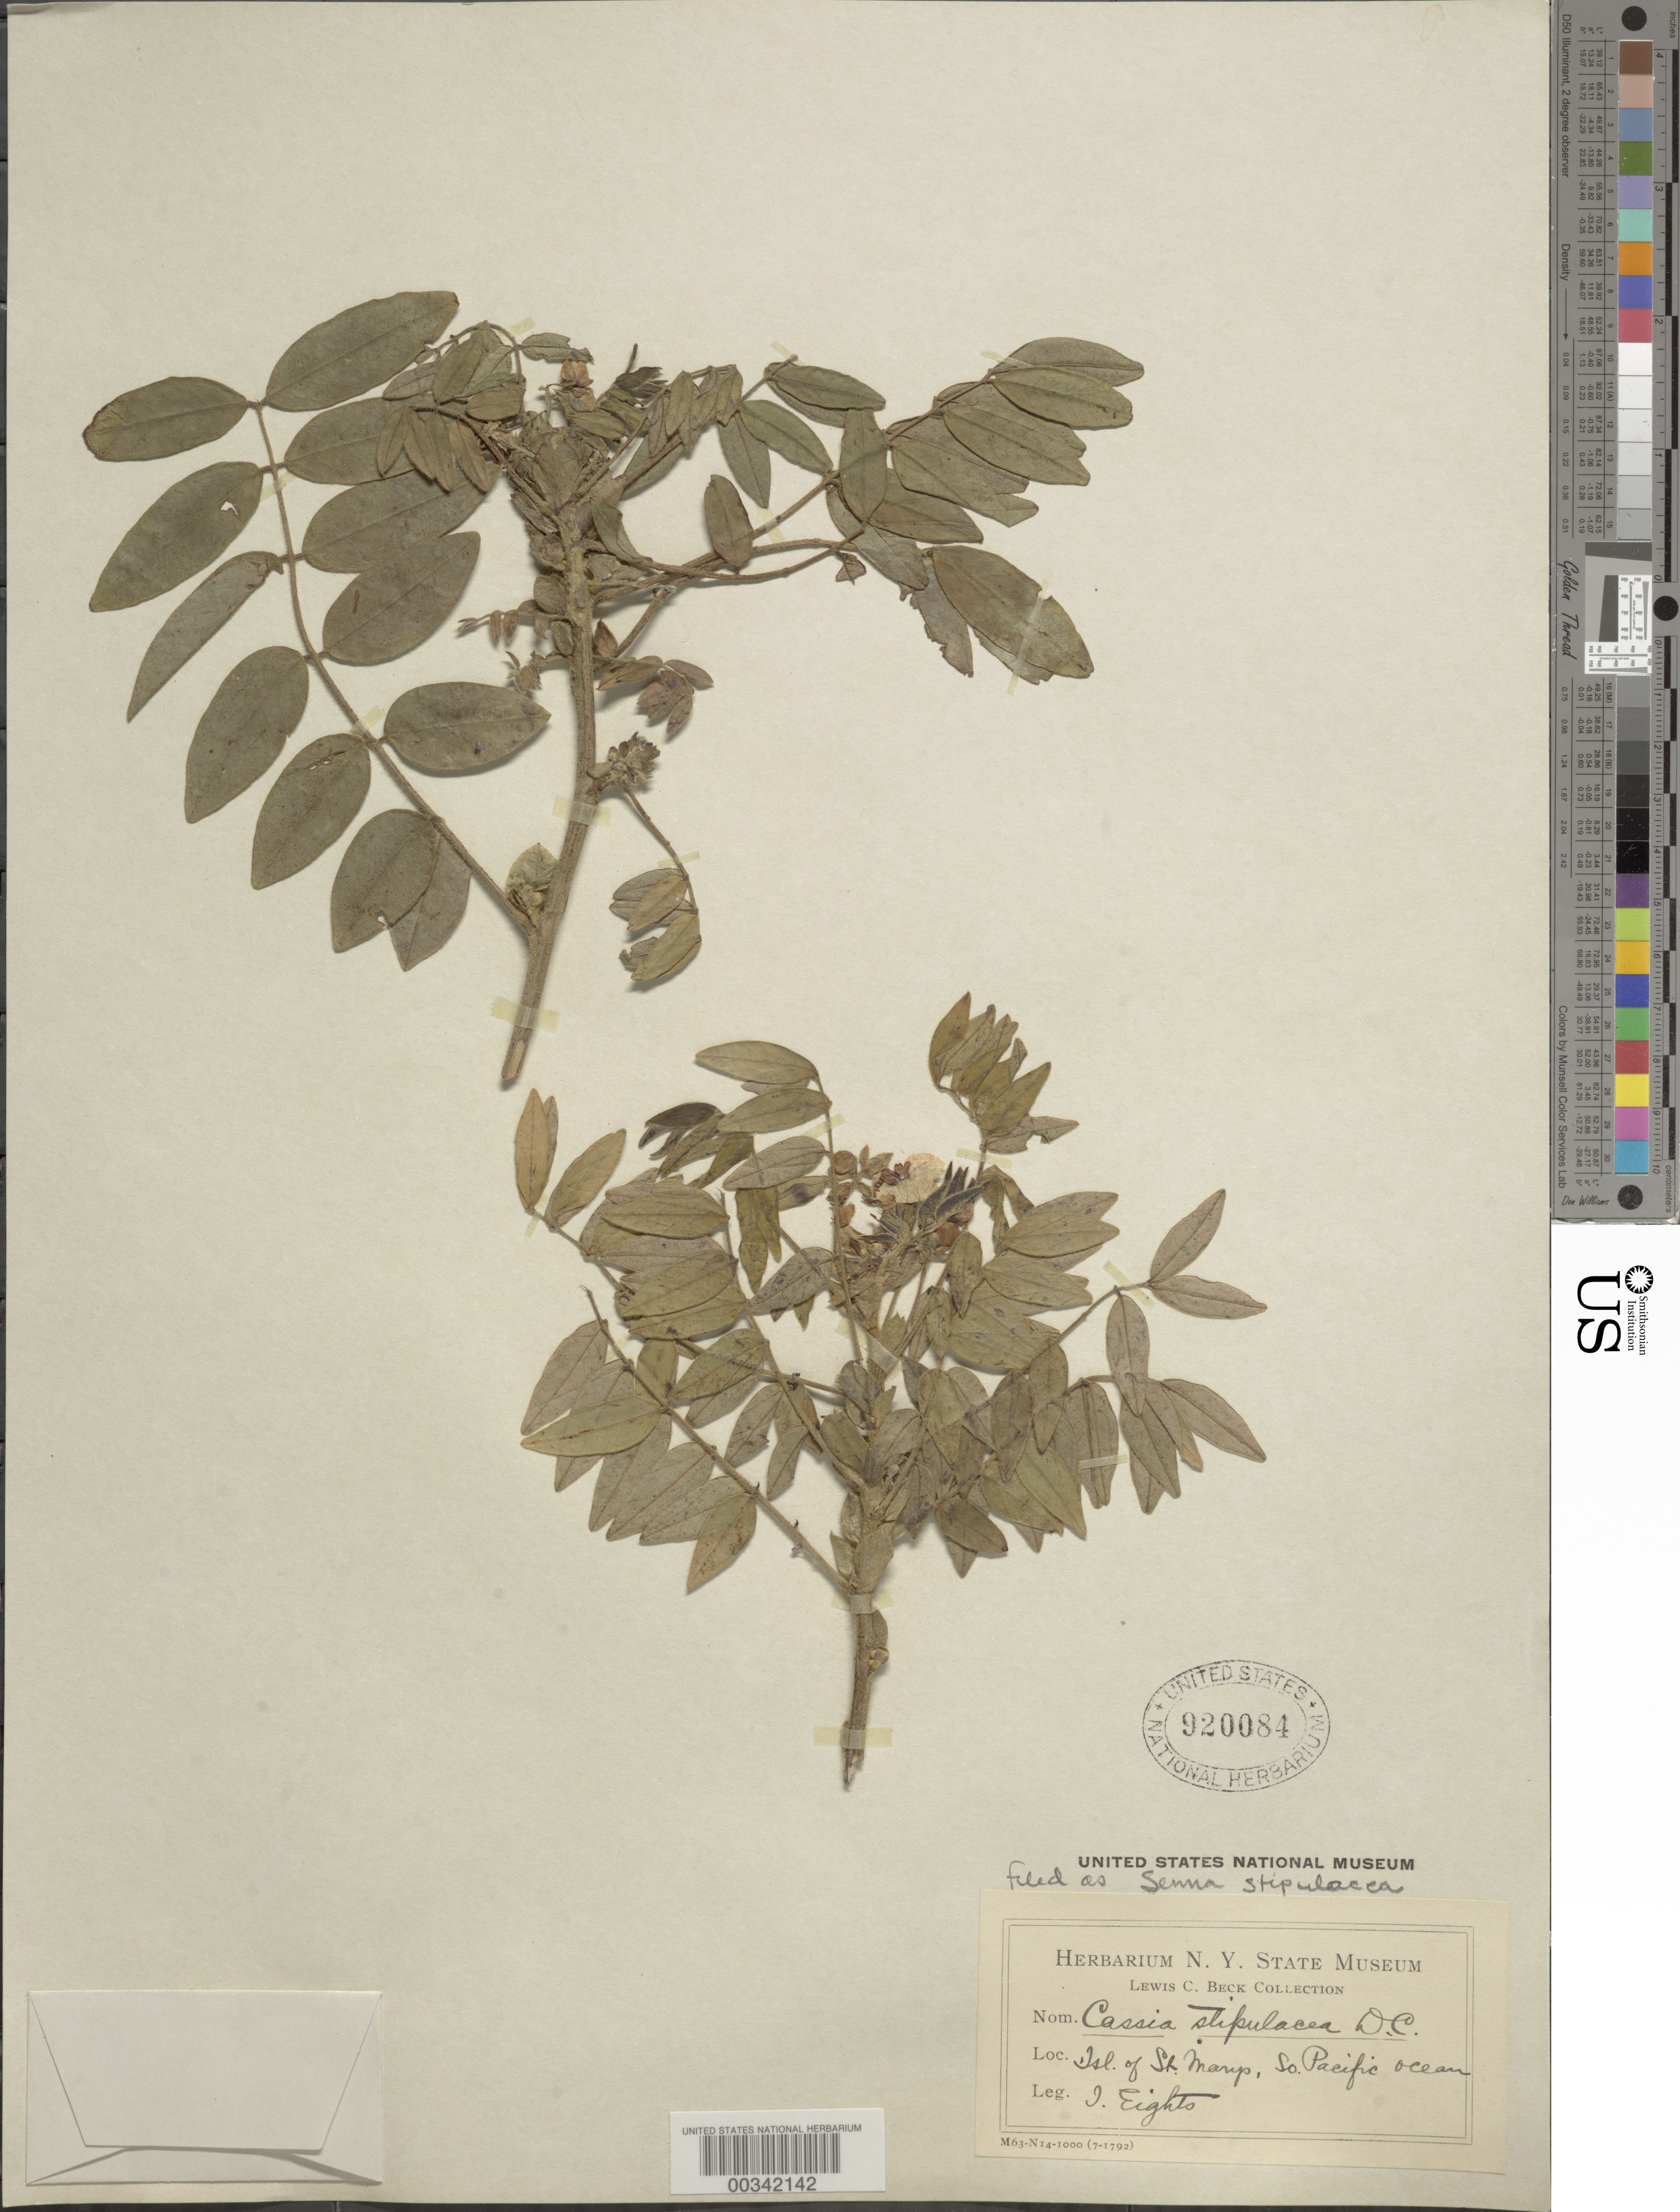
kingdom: Plantae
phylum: Tracheophyta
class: Magnoliopsida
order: Fabales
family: Fabaceae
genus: Senna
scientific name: Senna stipulacea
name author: (Aiton) H.S. Irwin & Barneby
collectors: I. Eights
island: St. Mary's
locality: St. Mary's Island, S. Pacific Ocean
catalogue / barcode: US 920084